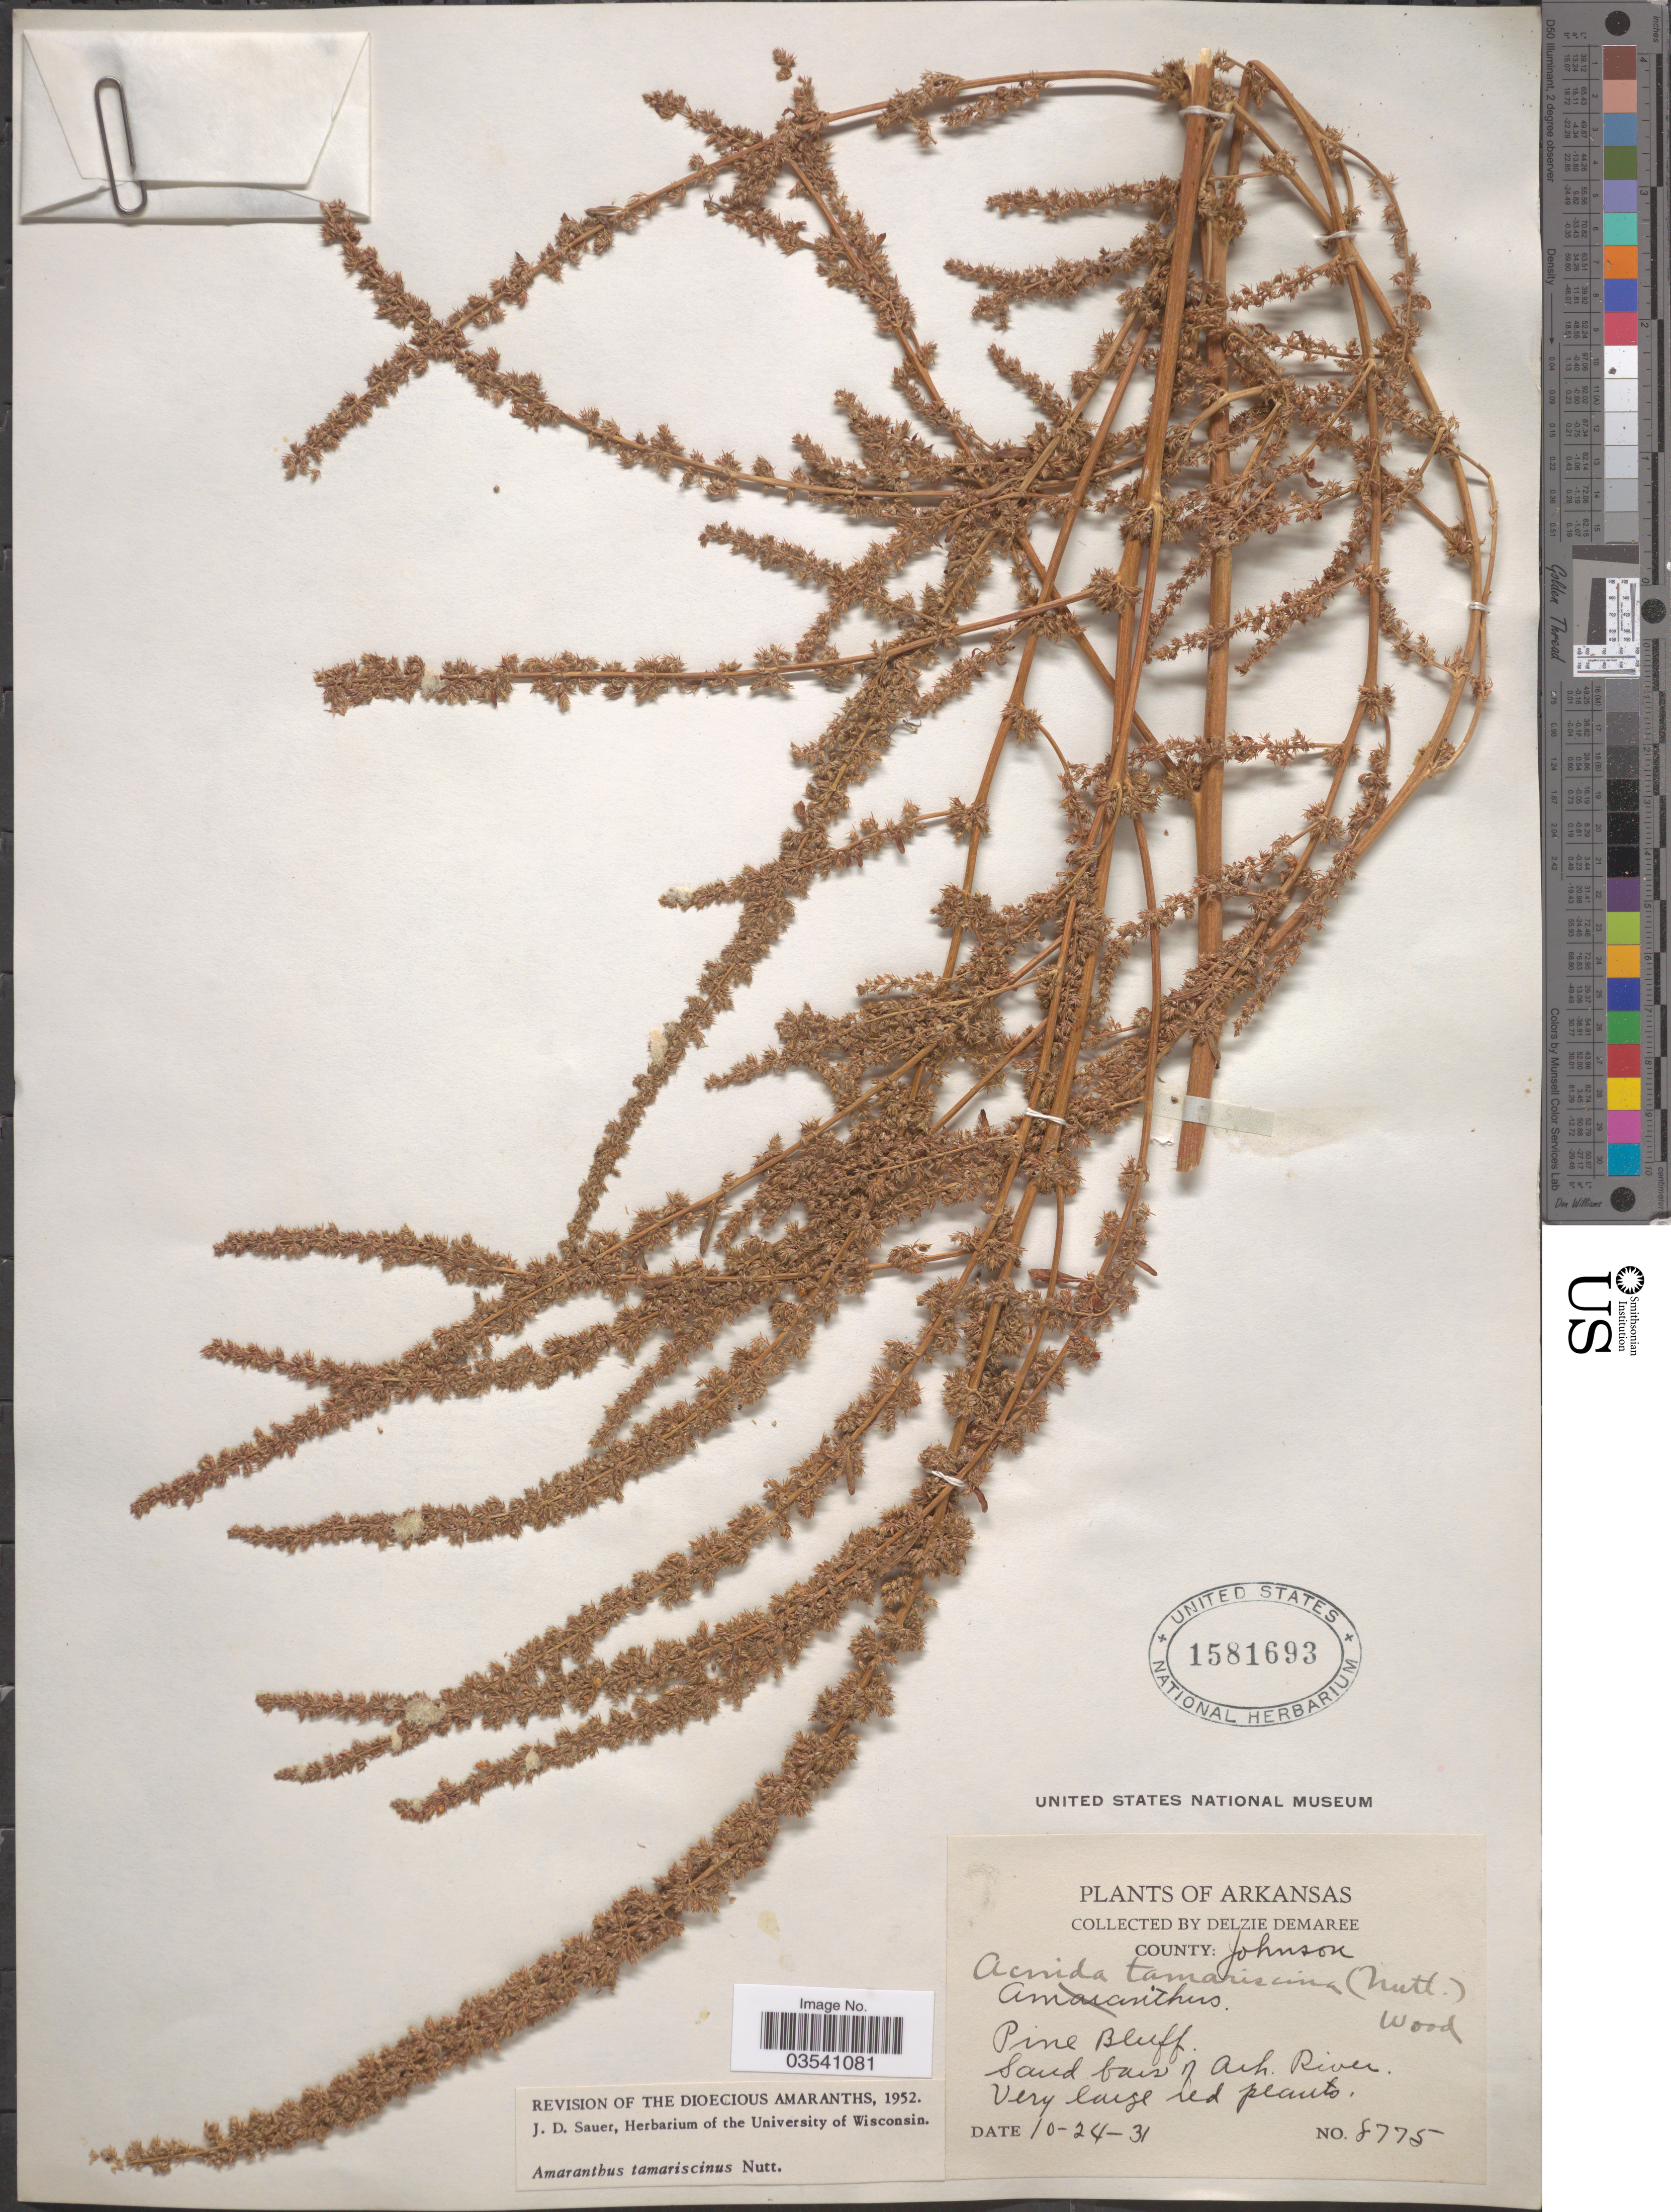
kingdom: Plantae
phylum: Tracheophyta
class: Magnoliopsida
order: Caryophyllales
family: Amaranthaceae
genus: Amaranthus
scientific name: Amaranthus tamariscinus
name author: Nutt.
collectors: D. Demaree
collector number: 8775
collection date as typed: Transcribed d/m/y: 24/10/31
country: United States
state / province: Arkansas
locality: County: Johnson. Pine Bluff. Sand bars of Ark. River.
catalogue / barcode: US 1581693